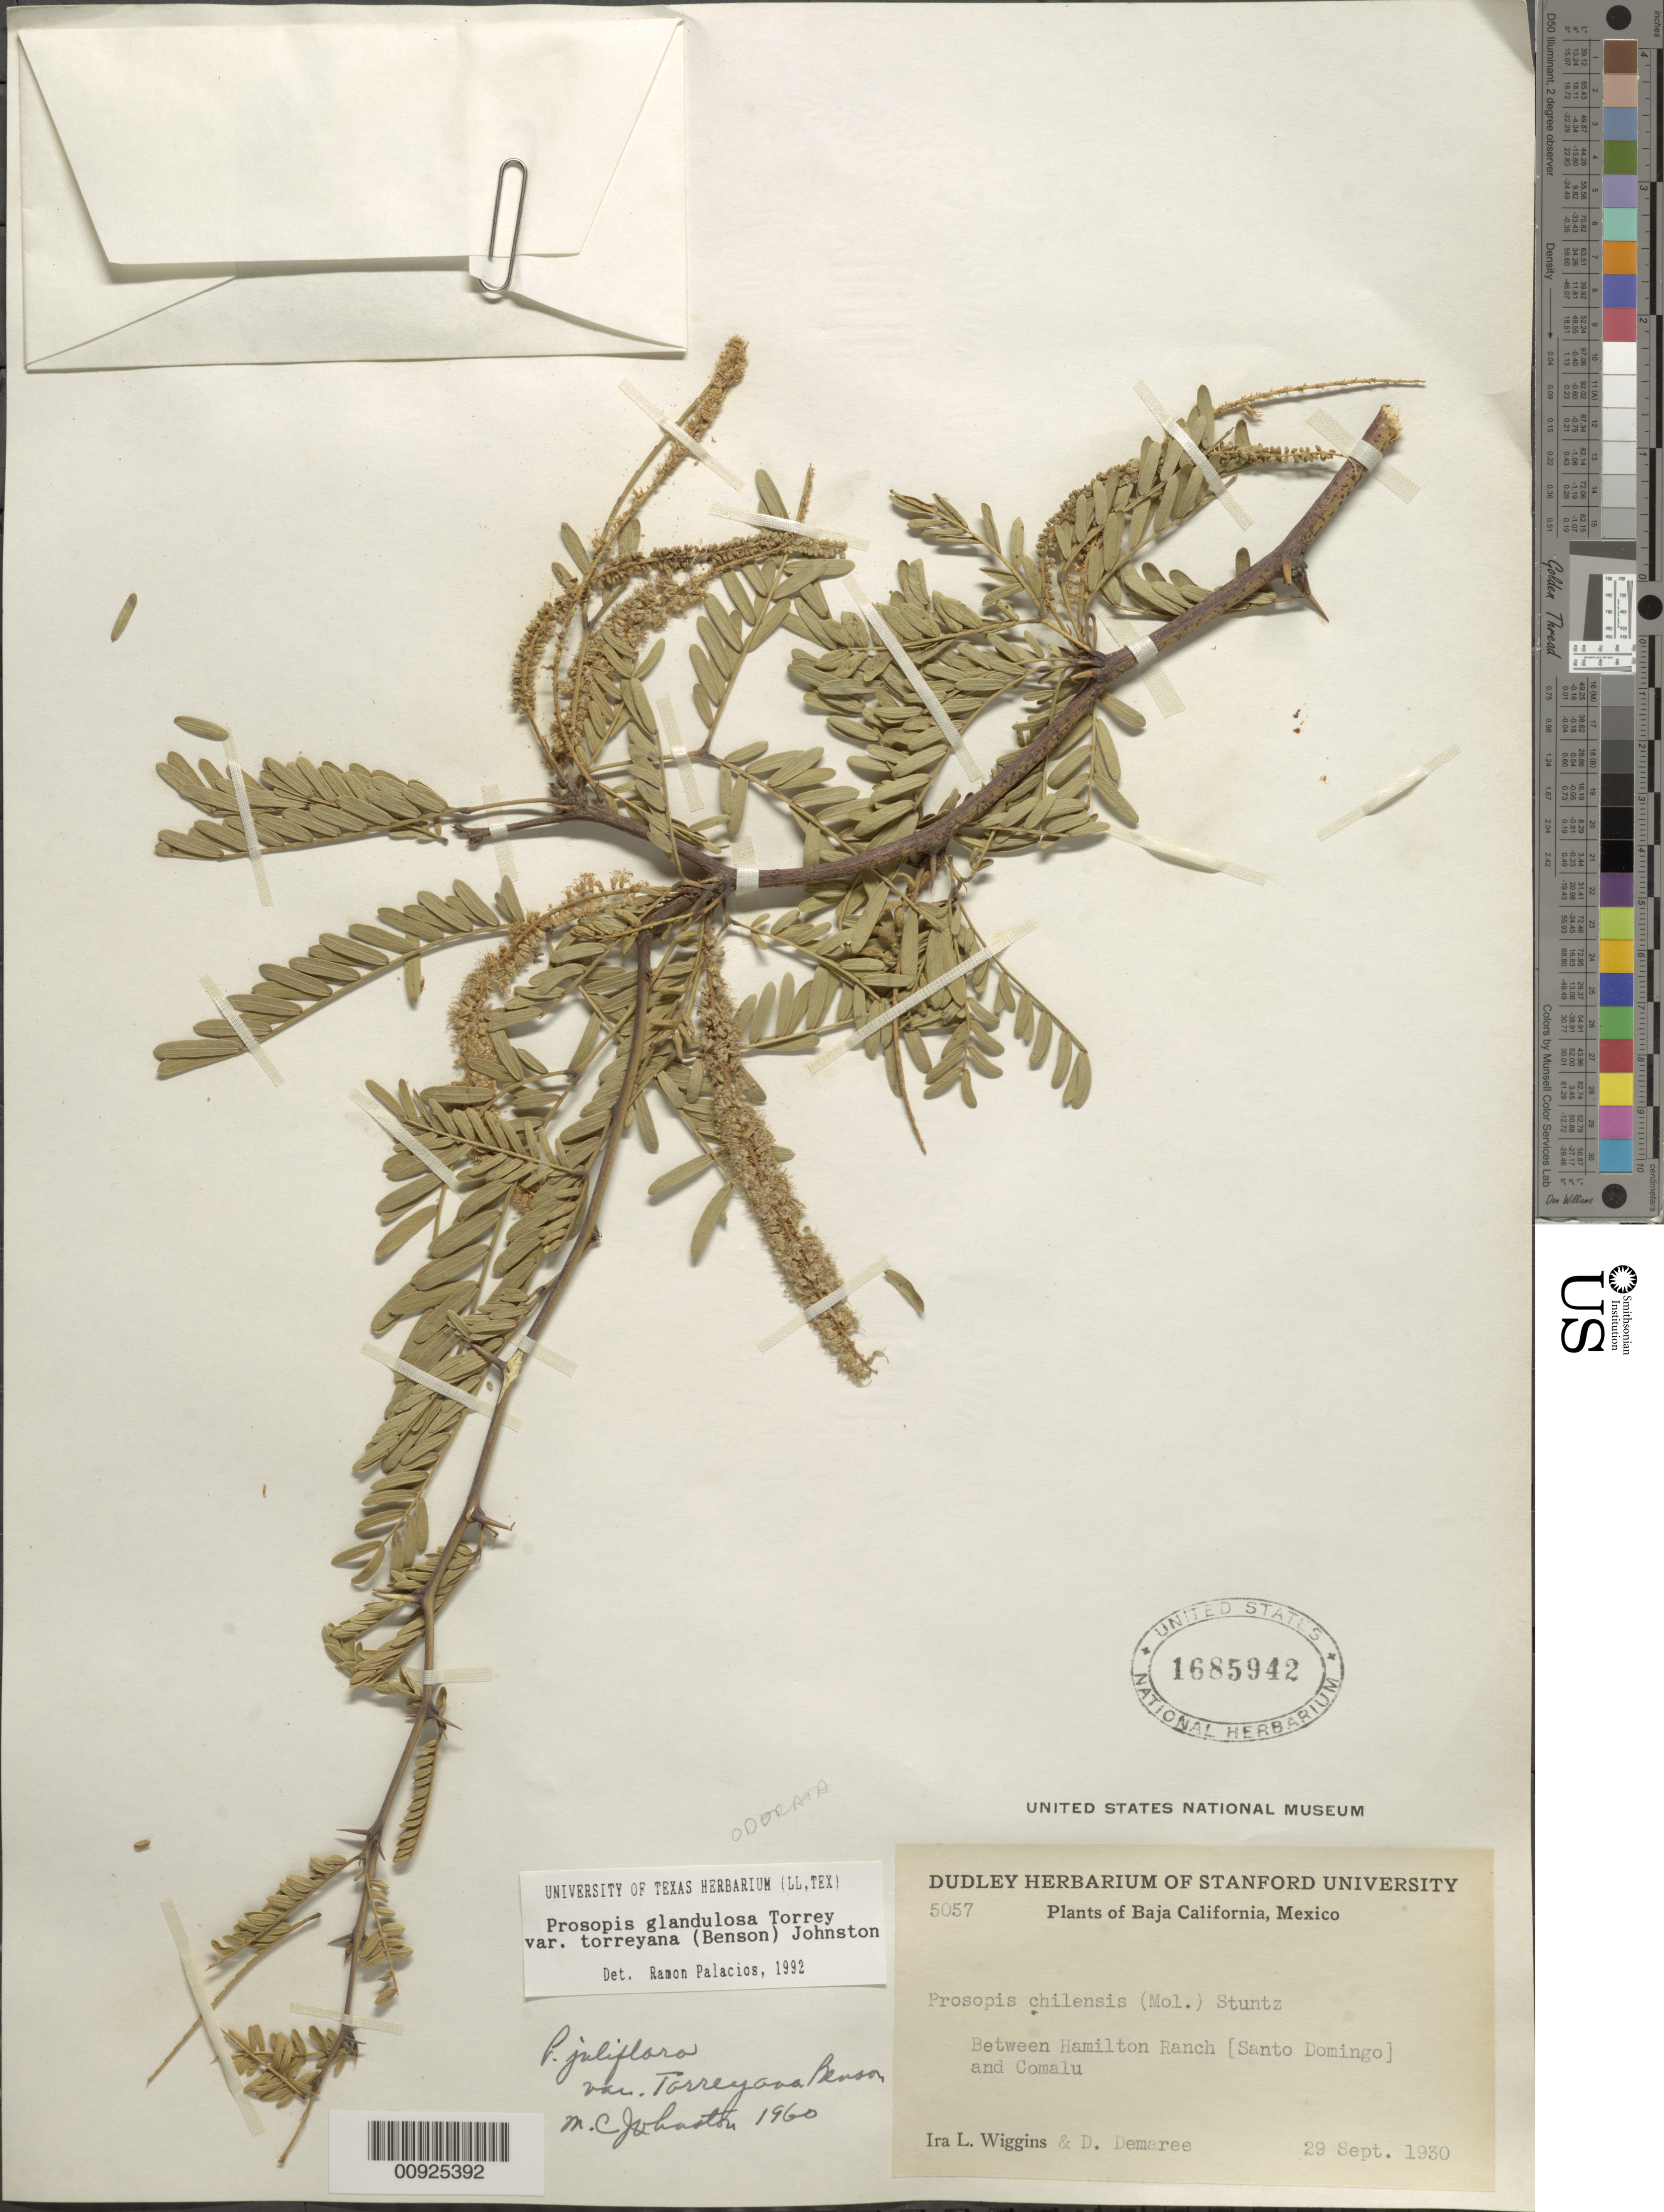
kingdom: Plantae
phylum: Tracheophyta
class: Magnoliopsida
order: Fabales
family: Fabaceae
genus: Neltuma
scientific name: Neltuma odorata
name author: (Torr. & Frém.) C. E. Hughes & G.P. Lewis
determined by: Strong, Mark T., (BOT), Smithsonian Institution - National Museum of Natural History (UNITED STATES)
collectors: I. L. Wiggins & D. Demaree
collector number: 5057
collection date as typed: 29 Sep 1930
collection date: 1930-09-29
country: Mexico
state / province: Baja California Norte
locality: Between Hamilton Ranch [Santo Domingo] and Comalu.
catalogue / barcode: US 1685942